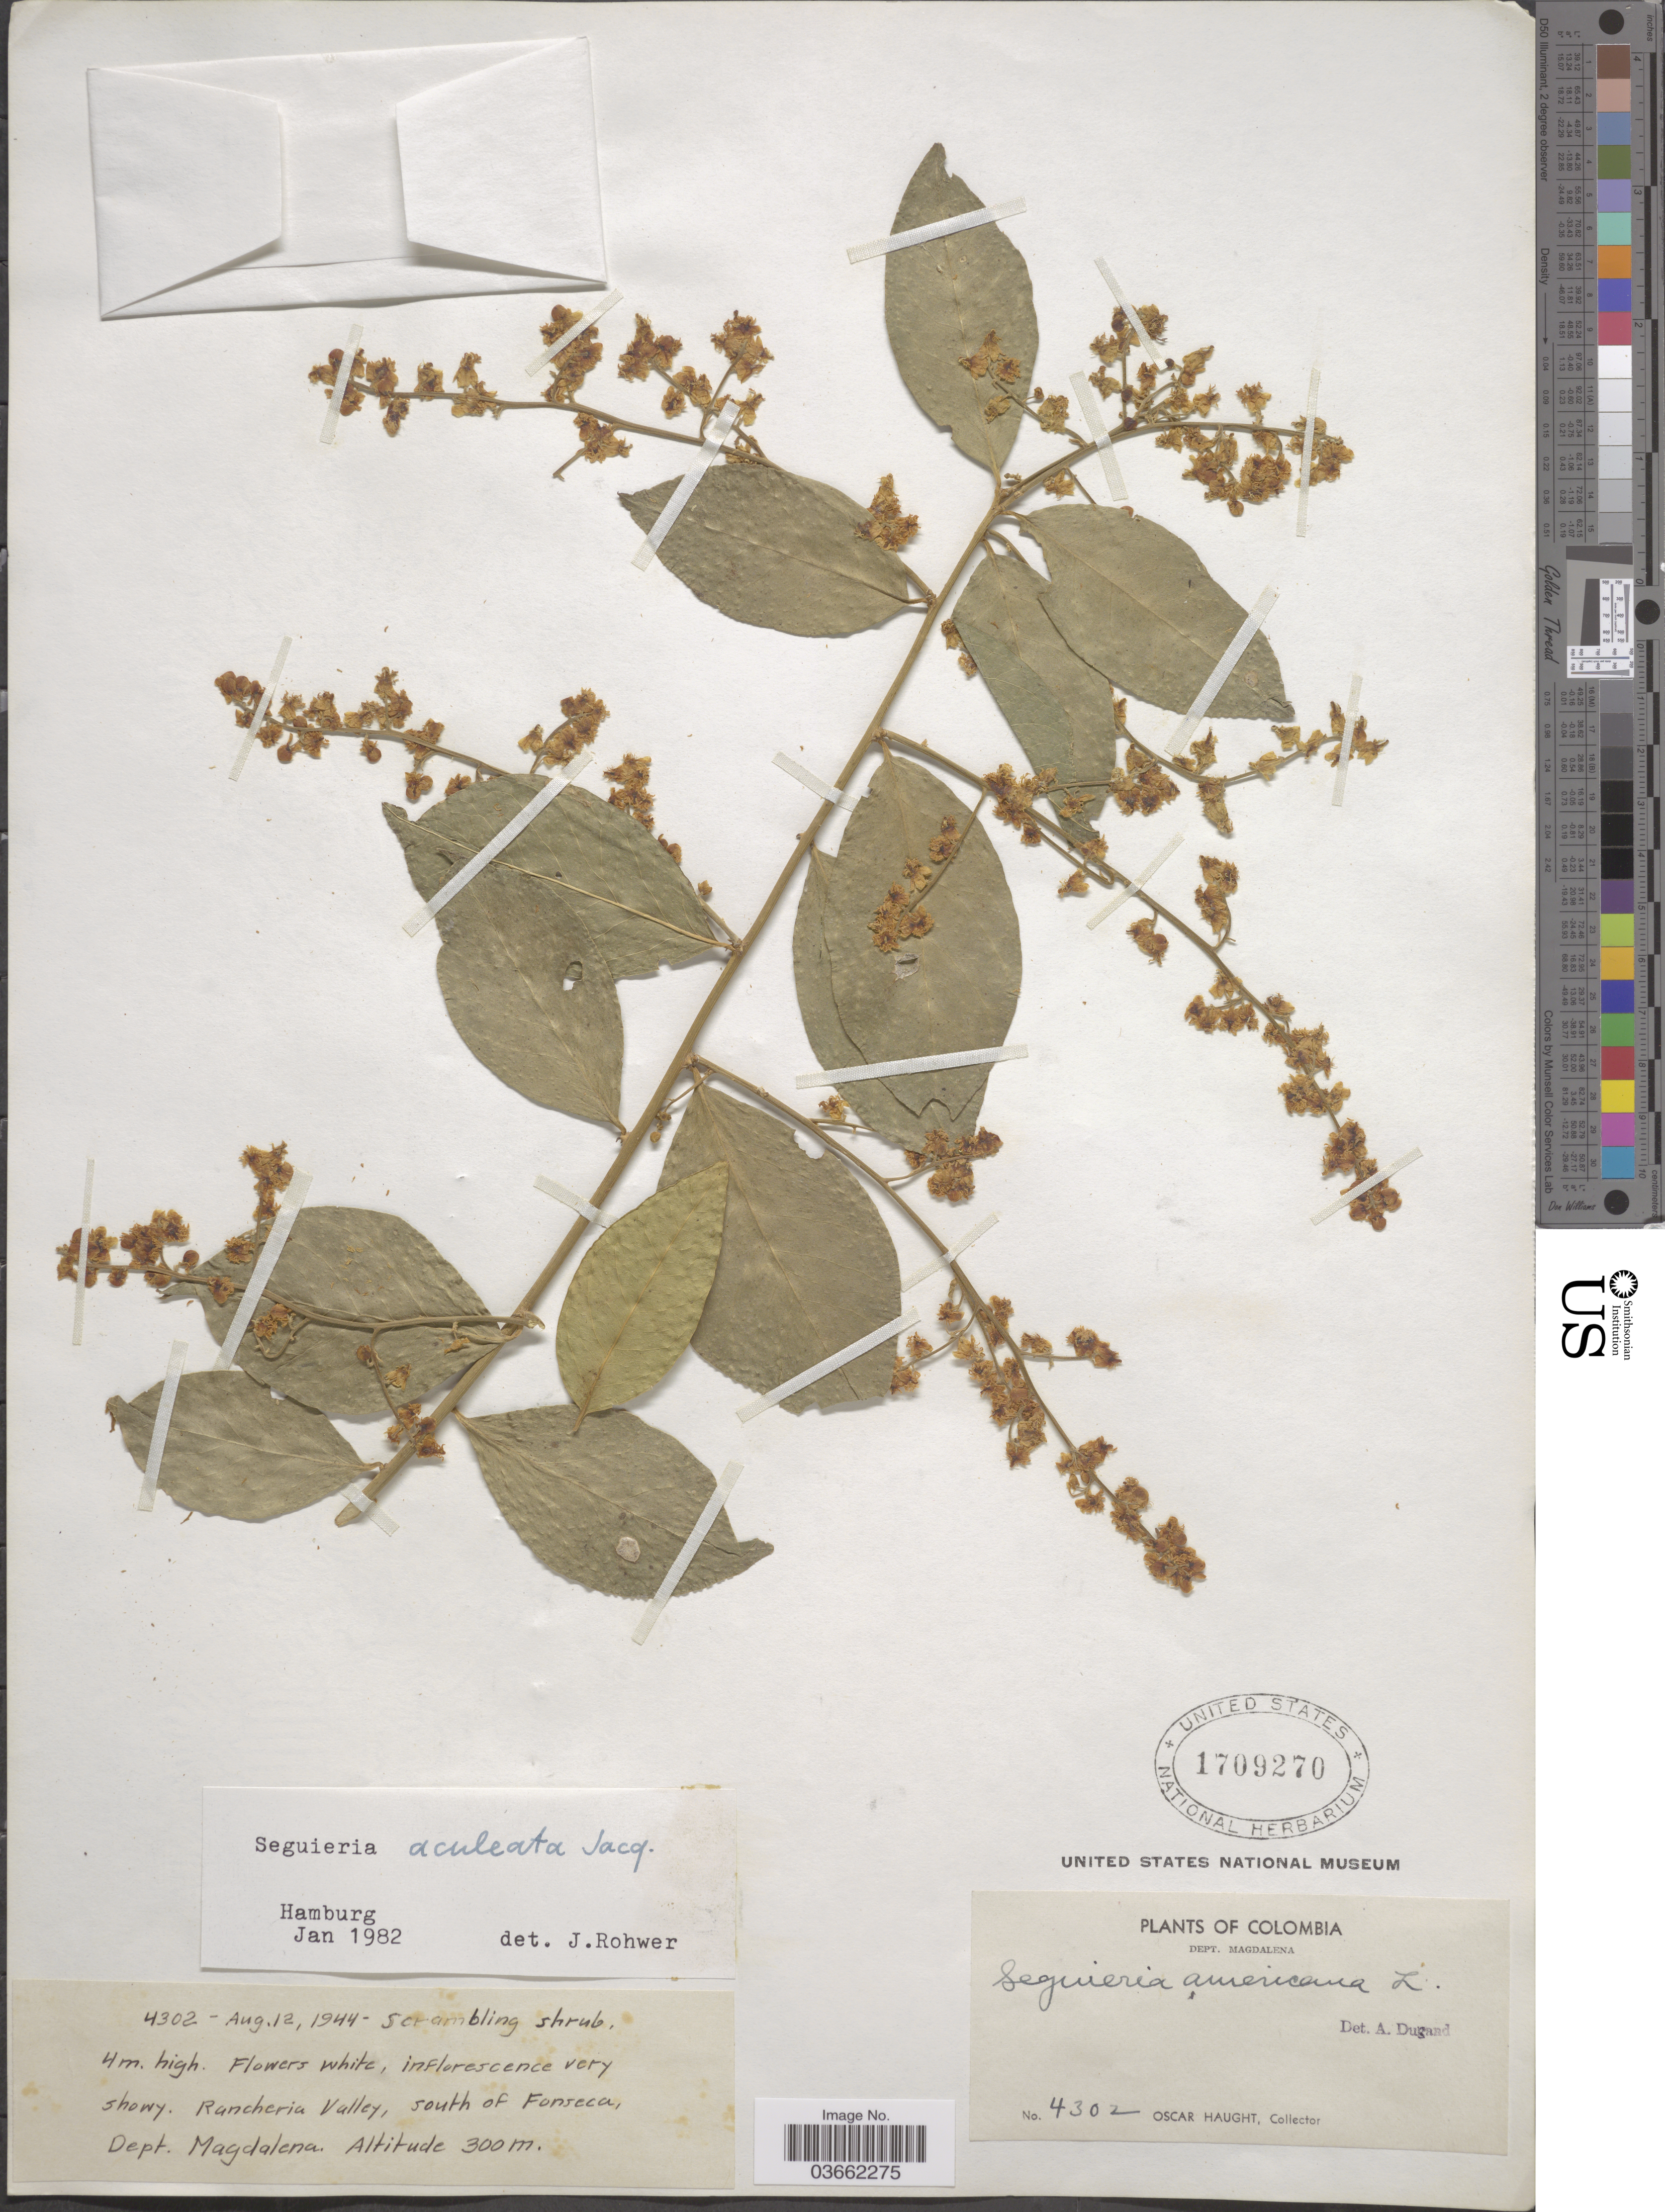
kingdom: Plantae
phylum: Tracheophyta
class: Magnoliopsida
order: Caryophyllales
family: Phytolaccaceae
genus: Seguieria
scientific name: Seguieria aculeata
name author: Jacq.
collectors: O. L. Haught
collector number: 4302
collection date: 1944-08-12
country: Colombia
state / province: Magdalena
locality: Rancheria Valley, south of Fonseca, Dept. Magdalena.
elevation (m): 300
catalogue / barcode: US 1709270